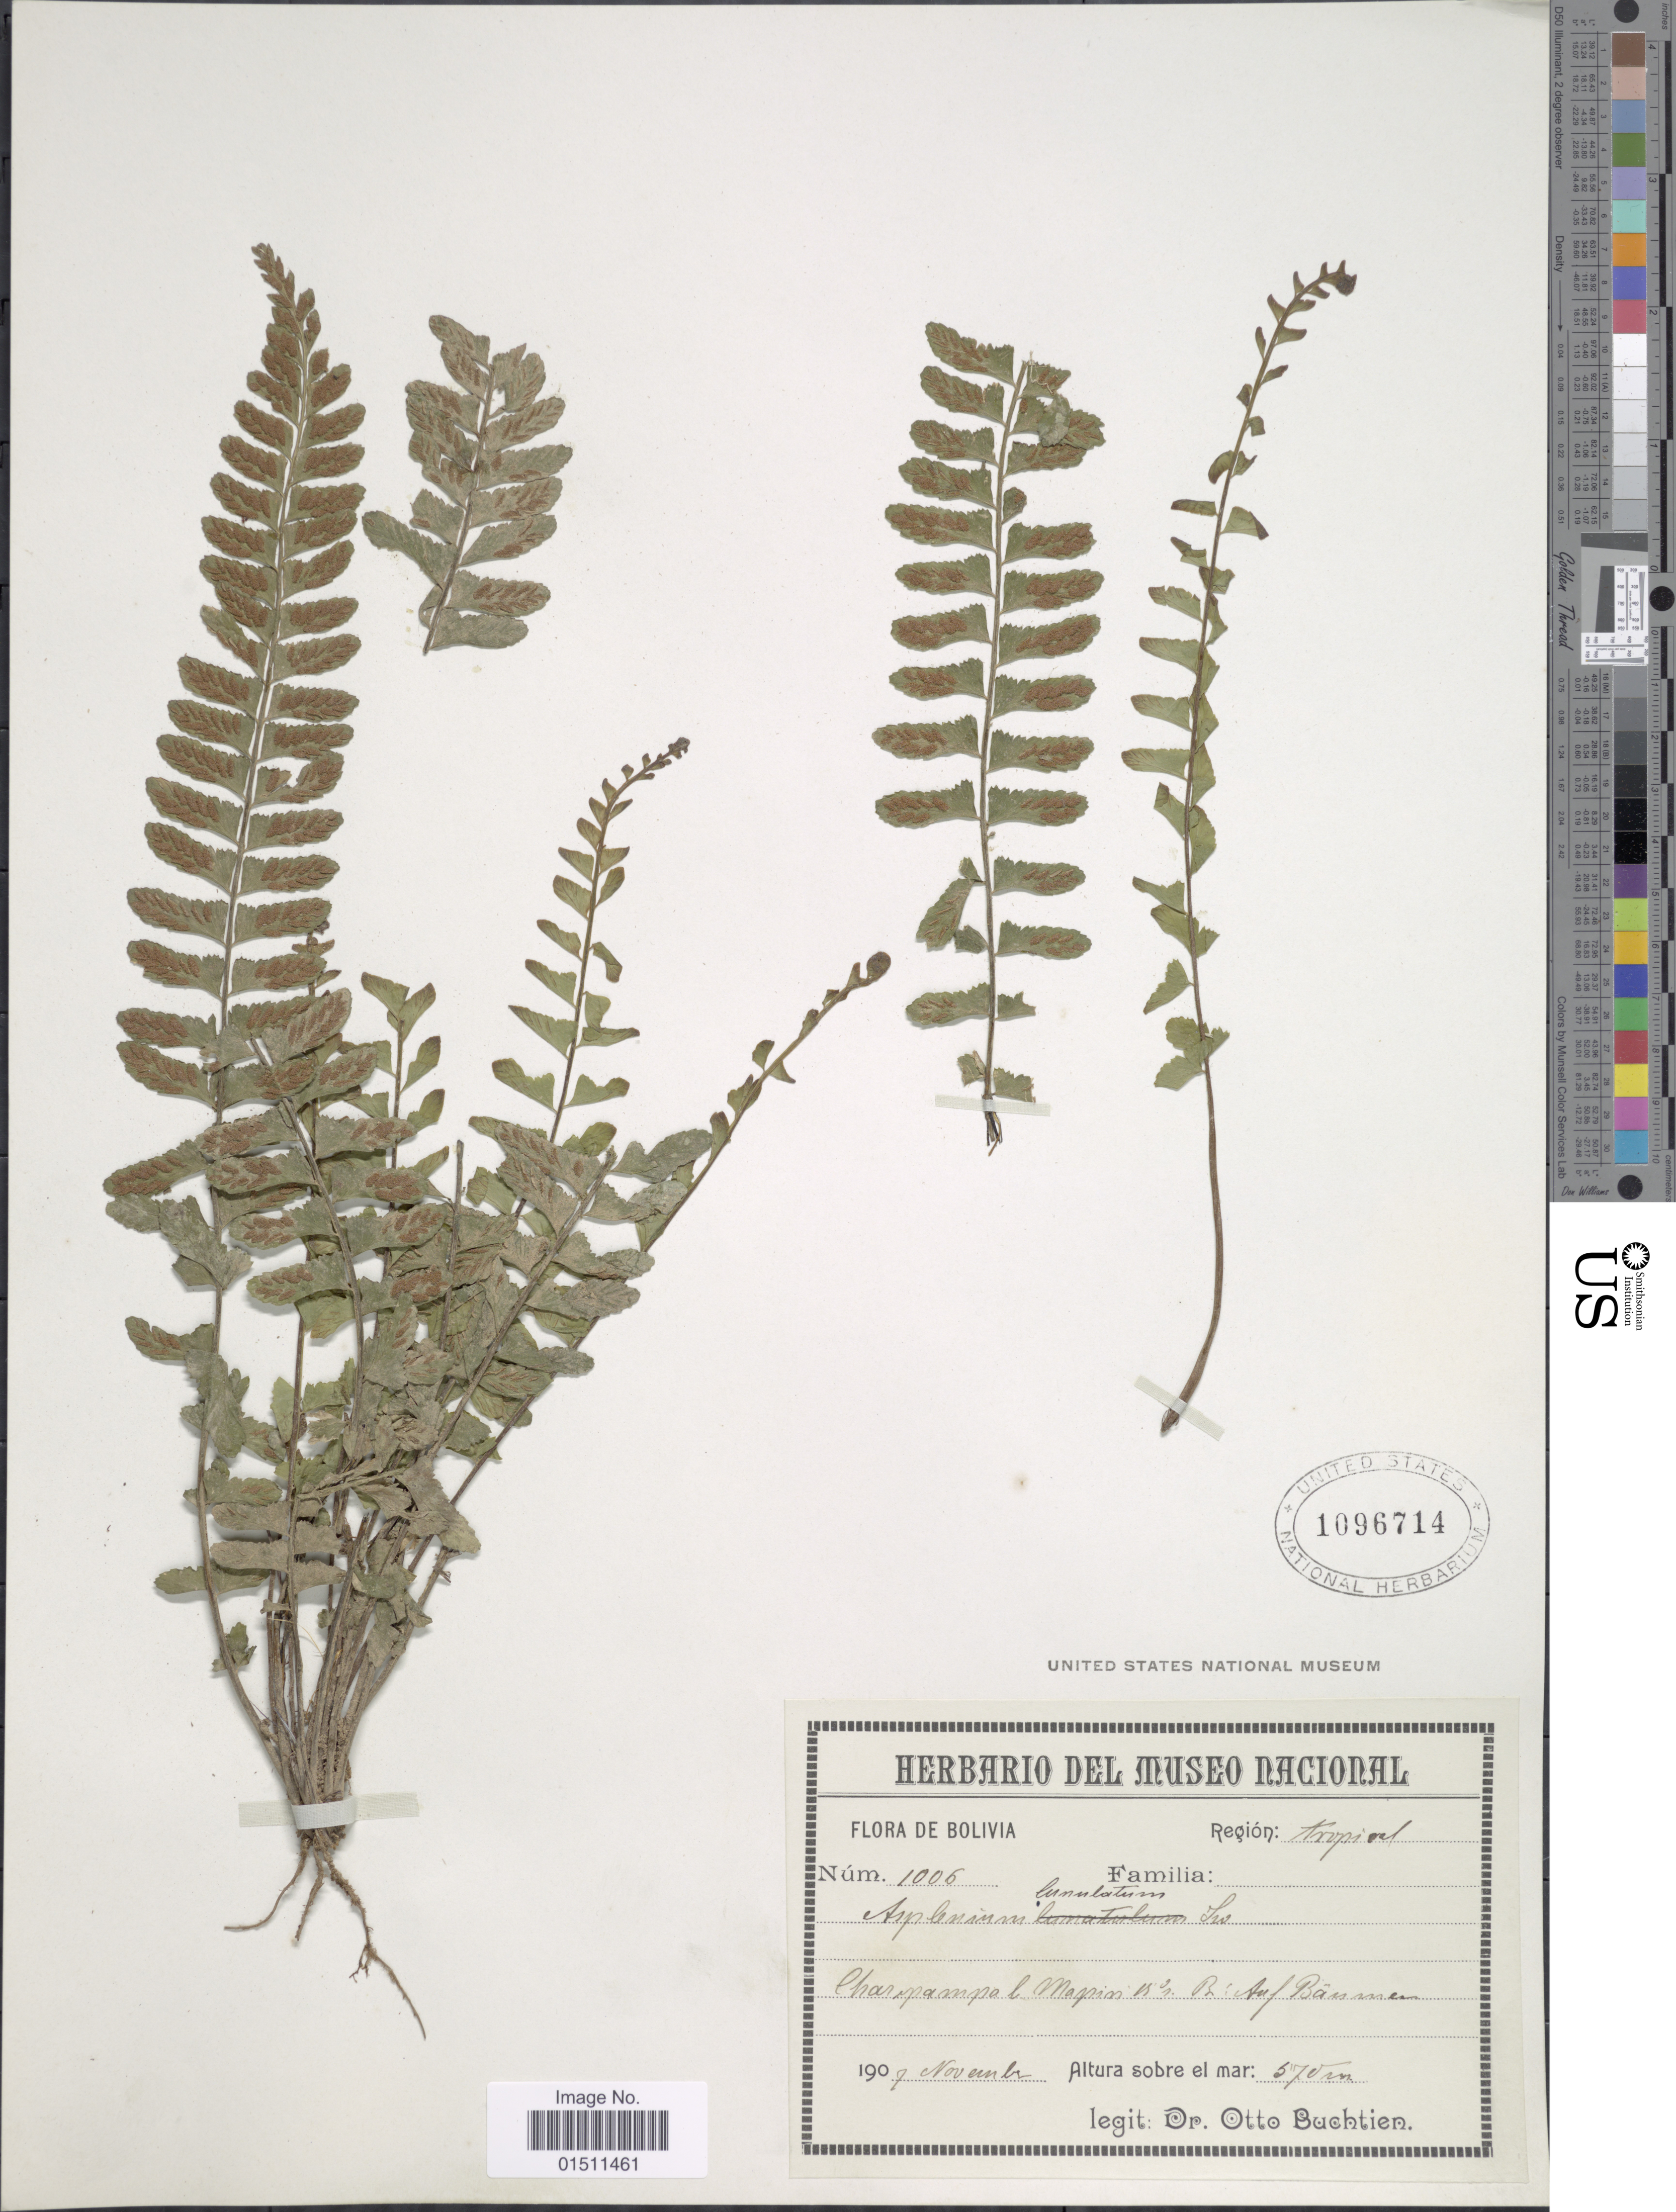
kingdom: Plantae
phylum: Tracheophyta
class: Polypodiopsida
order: Polypodiales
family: Aspleniaceae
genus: Asplenium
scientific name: Asplenium lunulatum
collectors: O. Buchtien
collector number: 1006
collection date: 1907-11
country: Bolivia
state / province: La Paz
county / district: Mapiri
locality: Region: Tropical, Charapampa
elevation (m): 570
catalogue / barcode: US 1096714